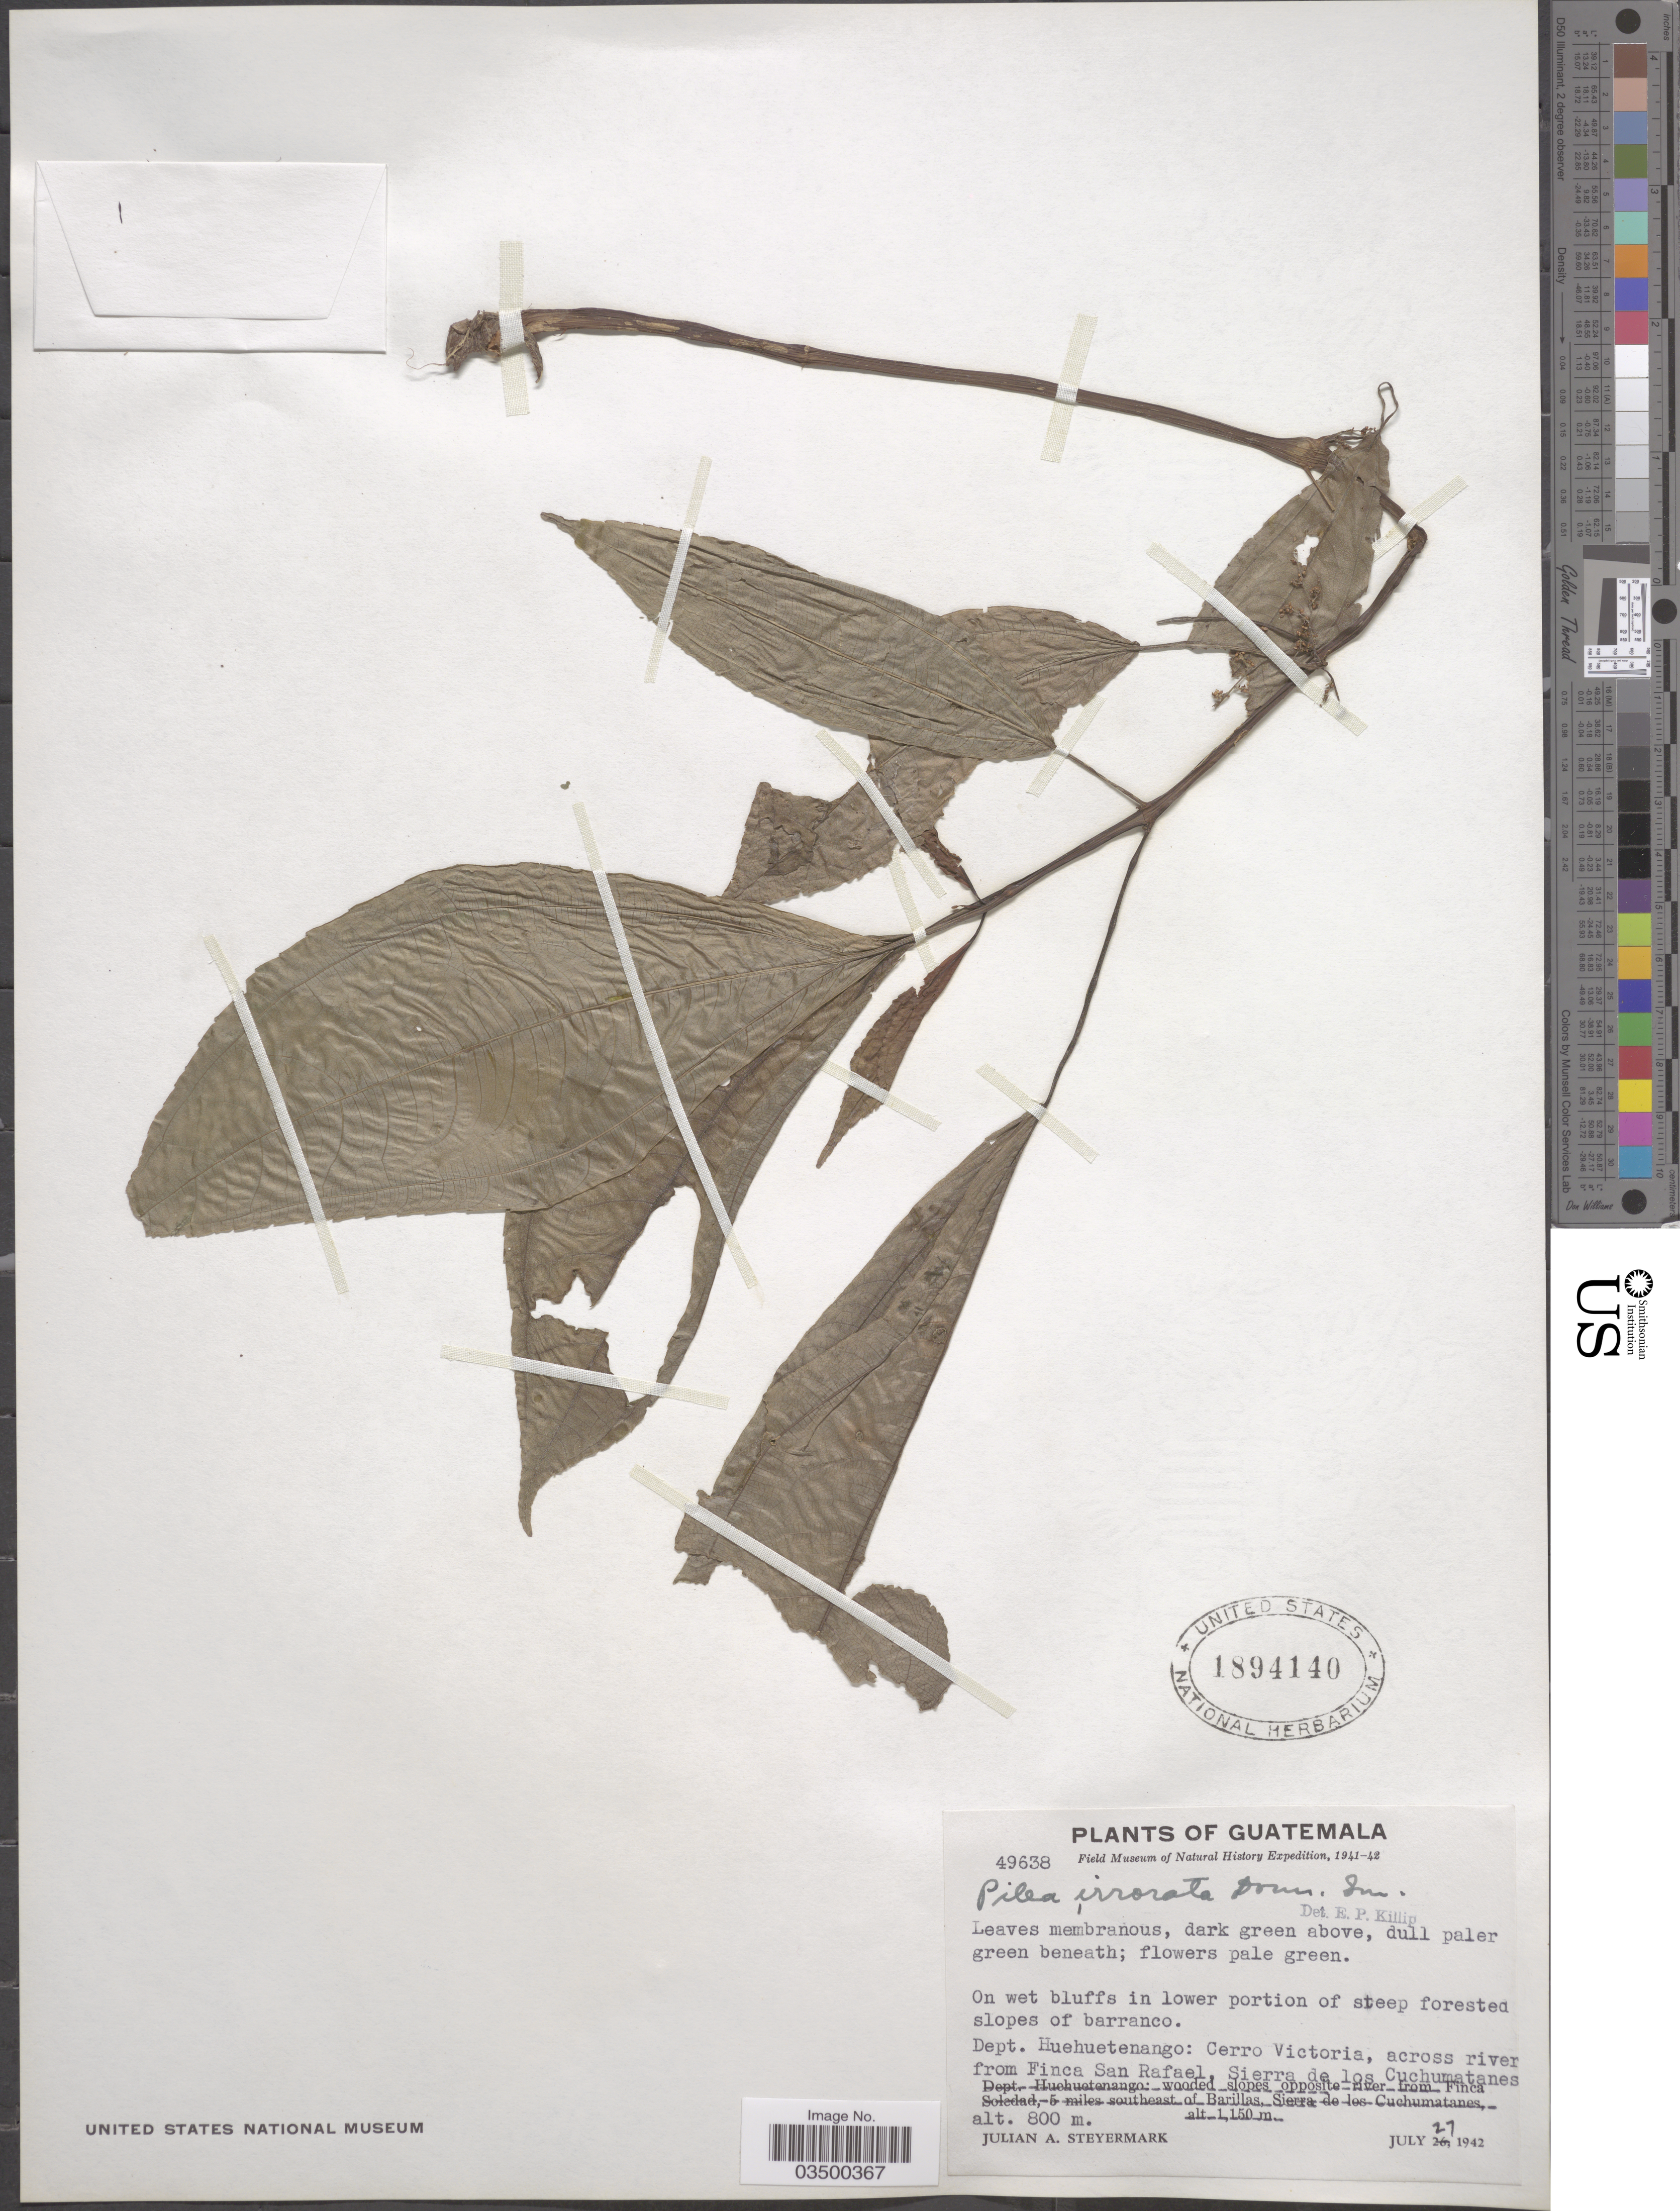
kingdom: Plantae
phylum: Tracheophyta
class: Magnoliopsida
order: Rosales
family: Urticaceae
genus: Pilea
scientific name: Pilea irrorata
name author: Donn. Sm.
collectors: J. Steyermark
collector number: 49638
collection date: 1942-07-27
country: Guatemala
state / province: Huehuetenango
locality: In lower portion of steep forested slopes of barranco. Dept. Huehuetenango: Cerro Victoria, across river from Finca San Rafael, Sierra de los Cuchumatanes.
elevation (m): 800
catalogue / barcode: US 1894140